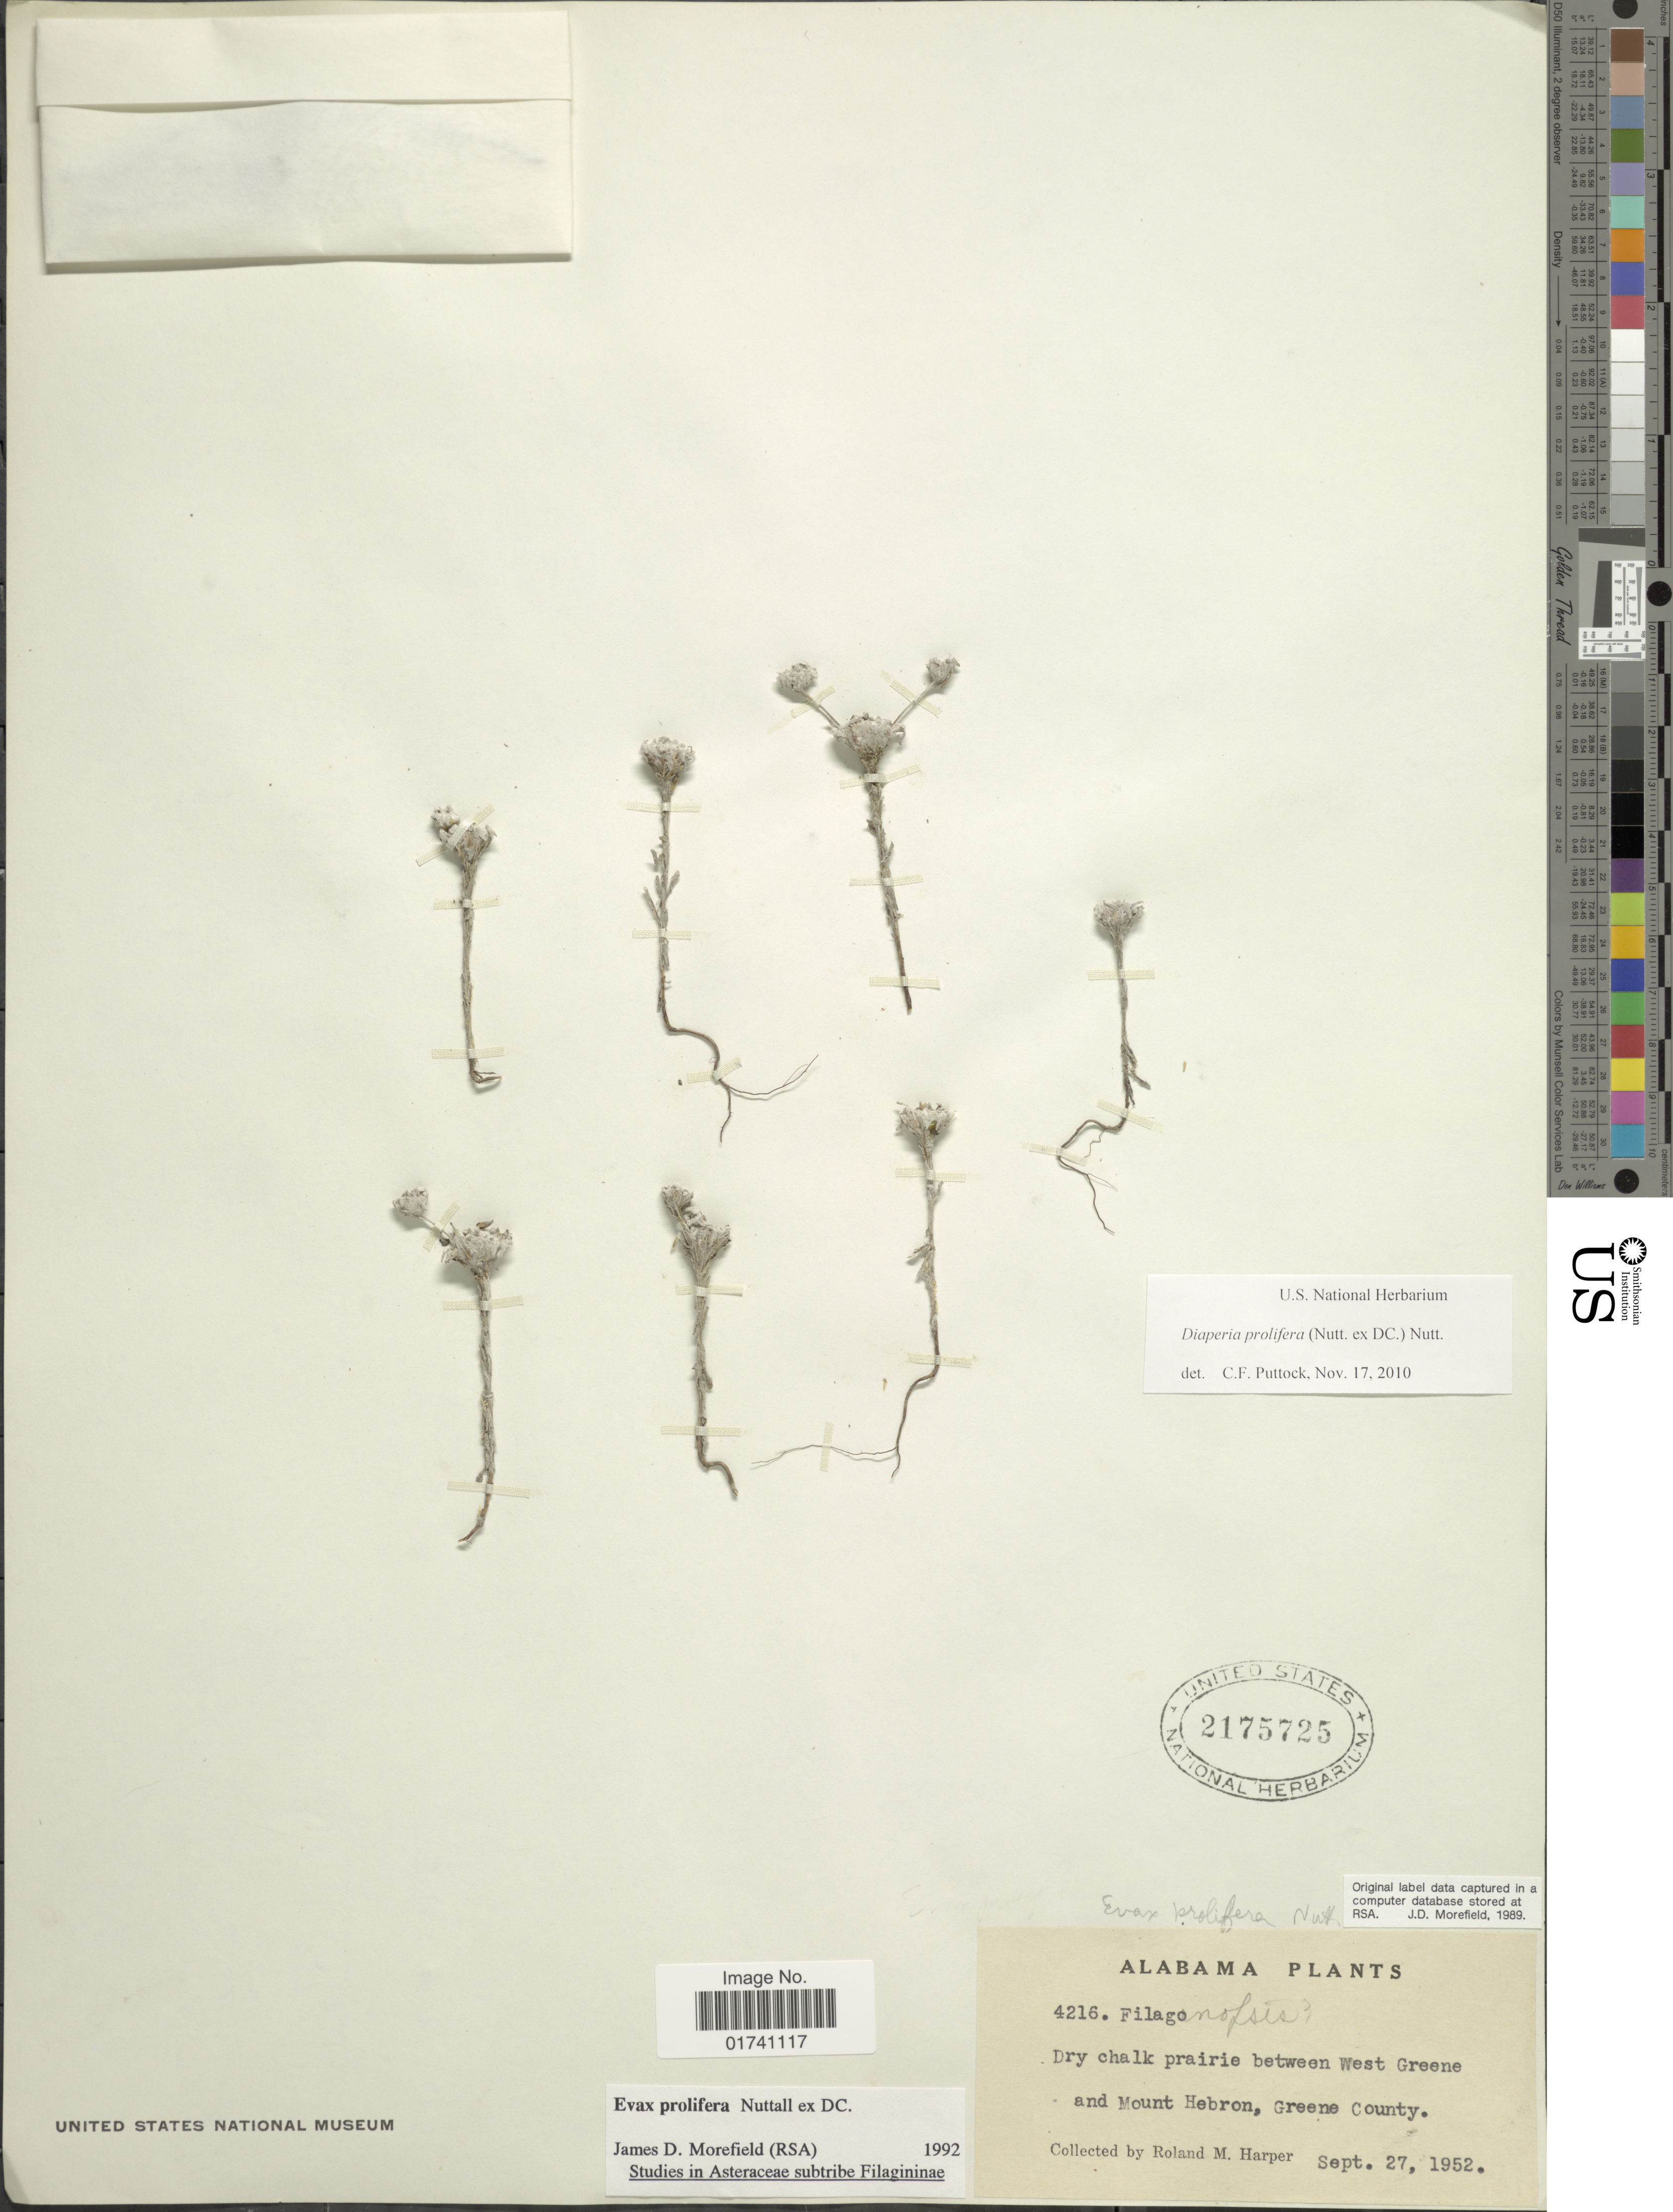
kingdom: Plantae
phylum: Tracheophyta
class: Magnoliopsida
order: Asterales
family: Asteraceae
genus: Diaperia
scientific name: Diaperia prolifera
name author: (Nutt. ex DC.) Morefield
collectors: R. M. Harper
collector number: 4216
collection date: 1952-09-27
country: United States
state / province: Alabama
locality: Between West Greene and Mount Hebron, Greene County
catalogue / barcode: US 2175725